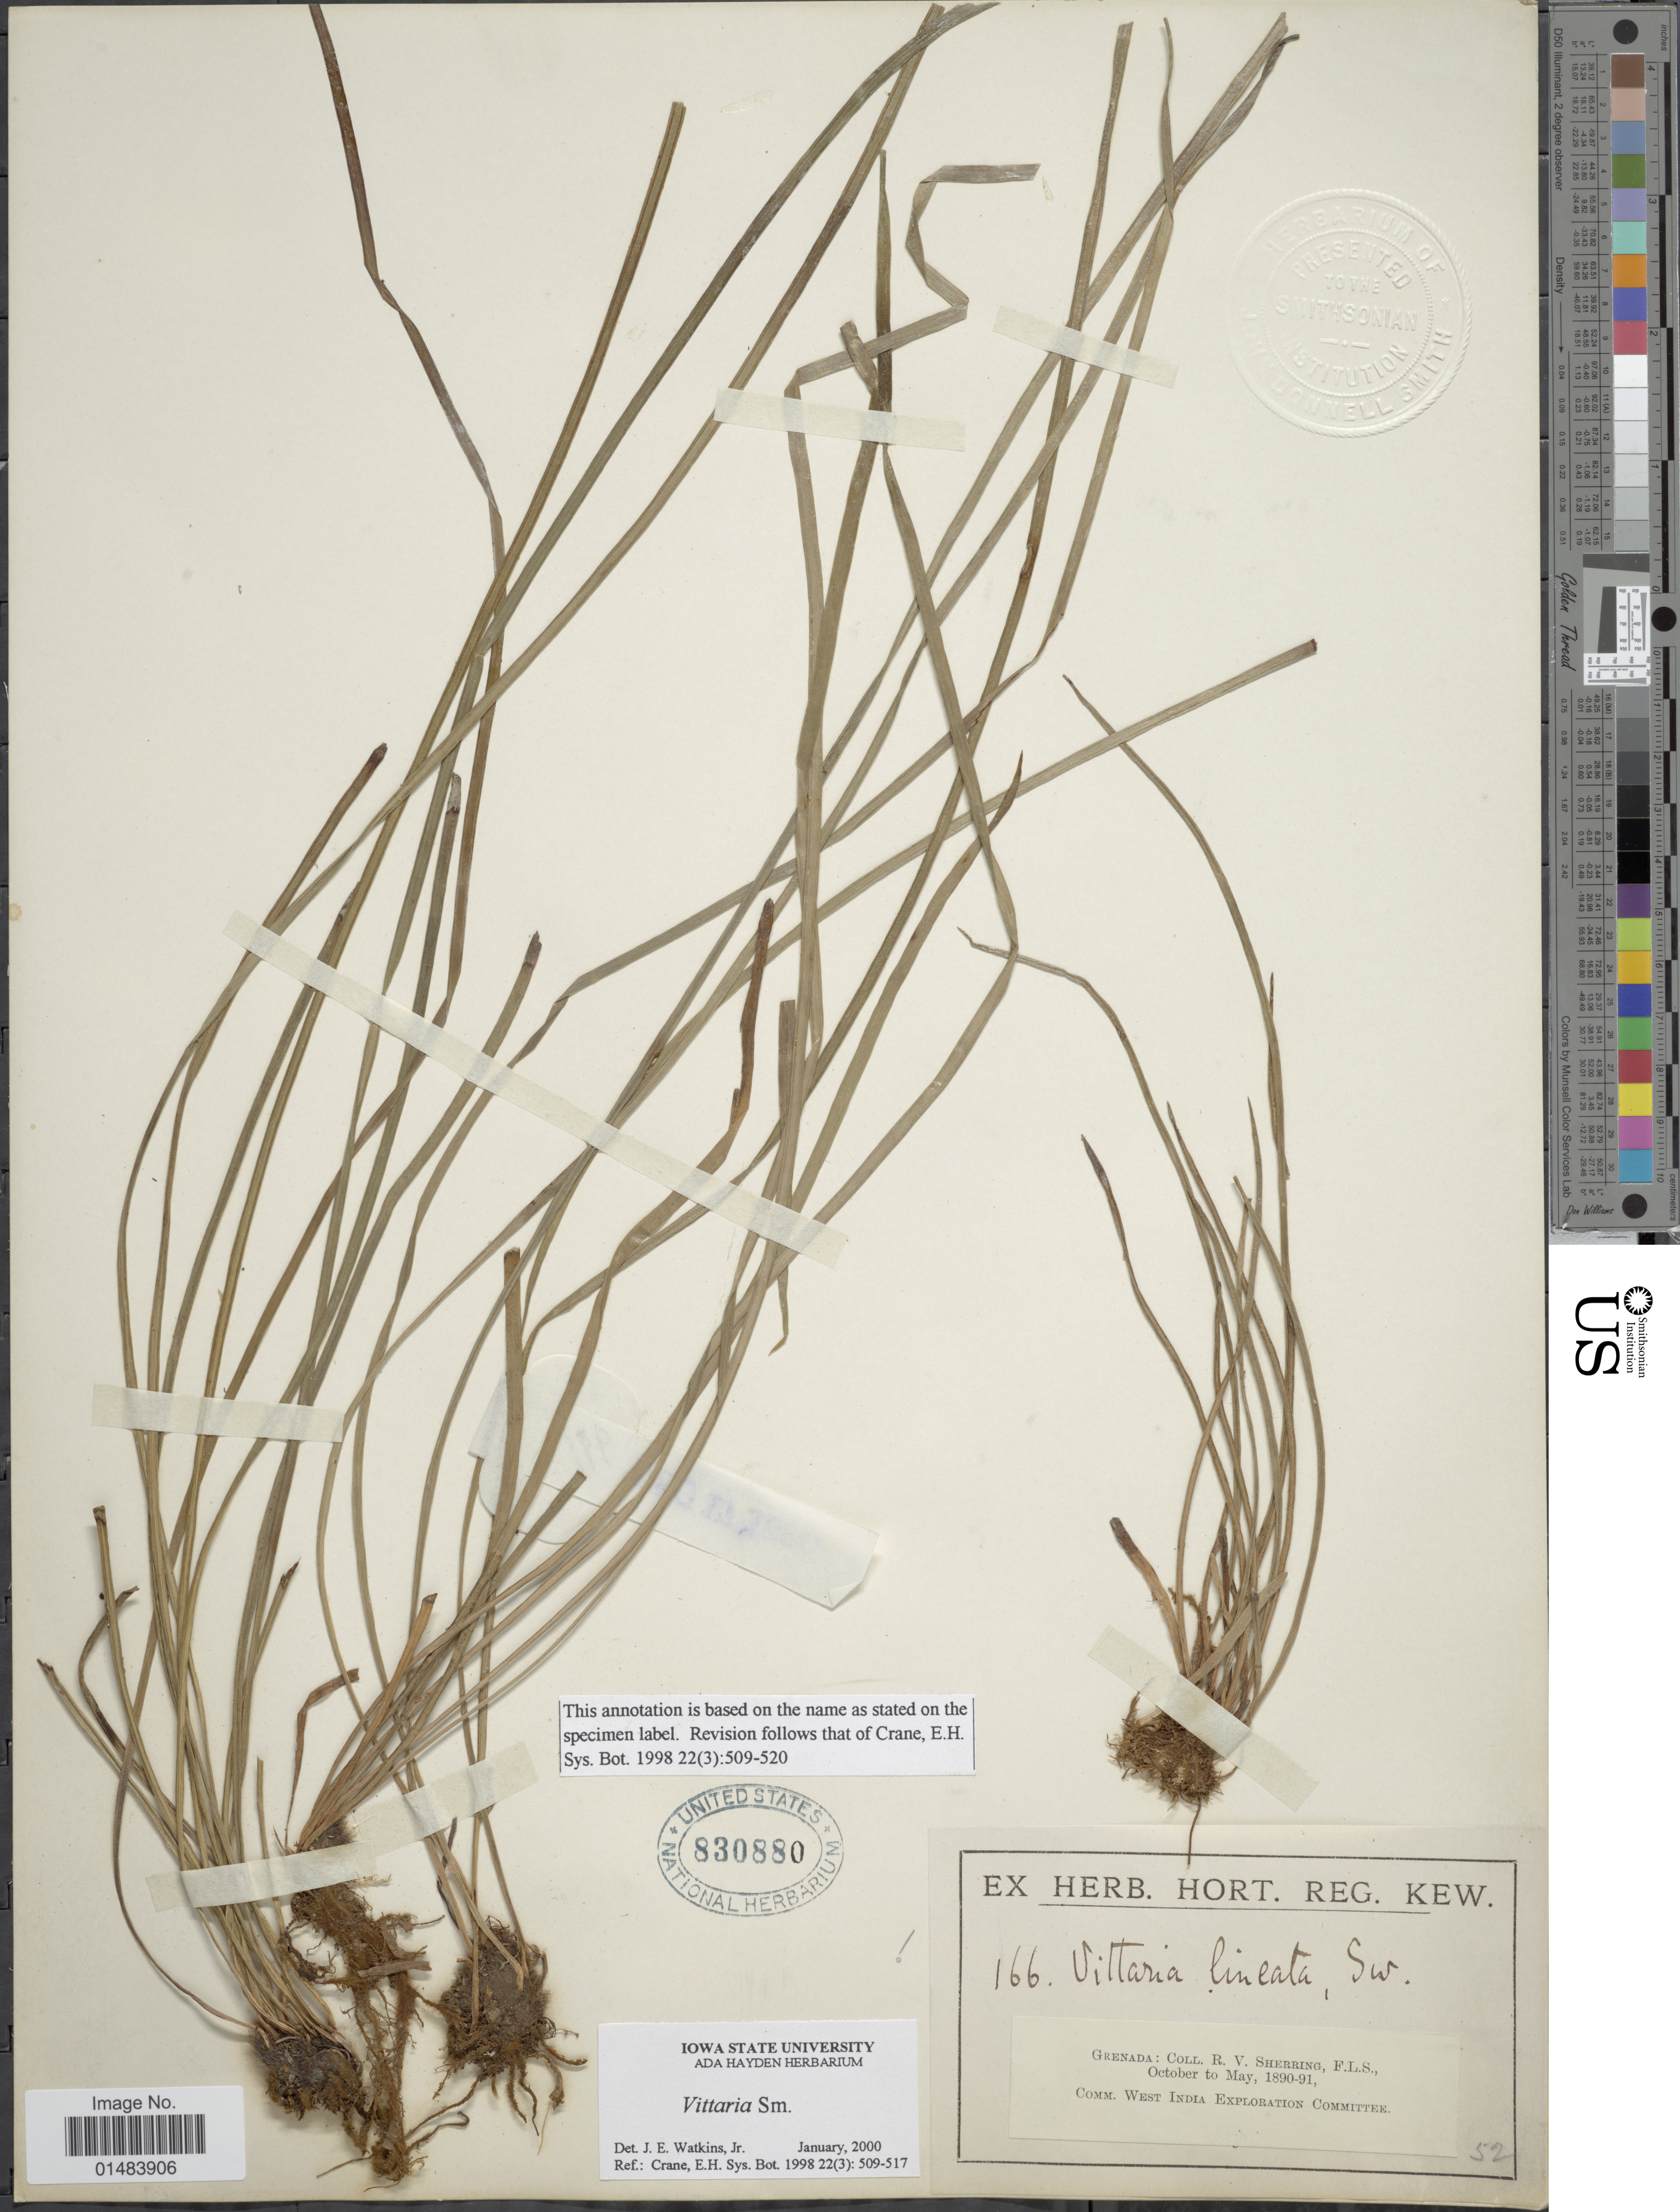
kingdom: Plantae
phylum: Tracheophyta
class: Polypodiopsida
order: Polypodiales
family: Pteridaceae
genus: Vittaria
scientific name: Vittaria lineata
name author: (L.) Sm.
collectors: R. Sherring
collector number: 166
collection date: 1890-10/1891-05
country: Grenada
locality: Grenada.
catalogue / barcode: US 830880